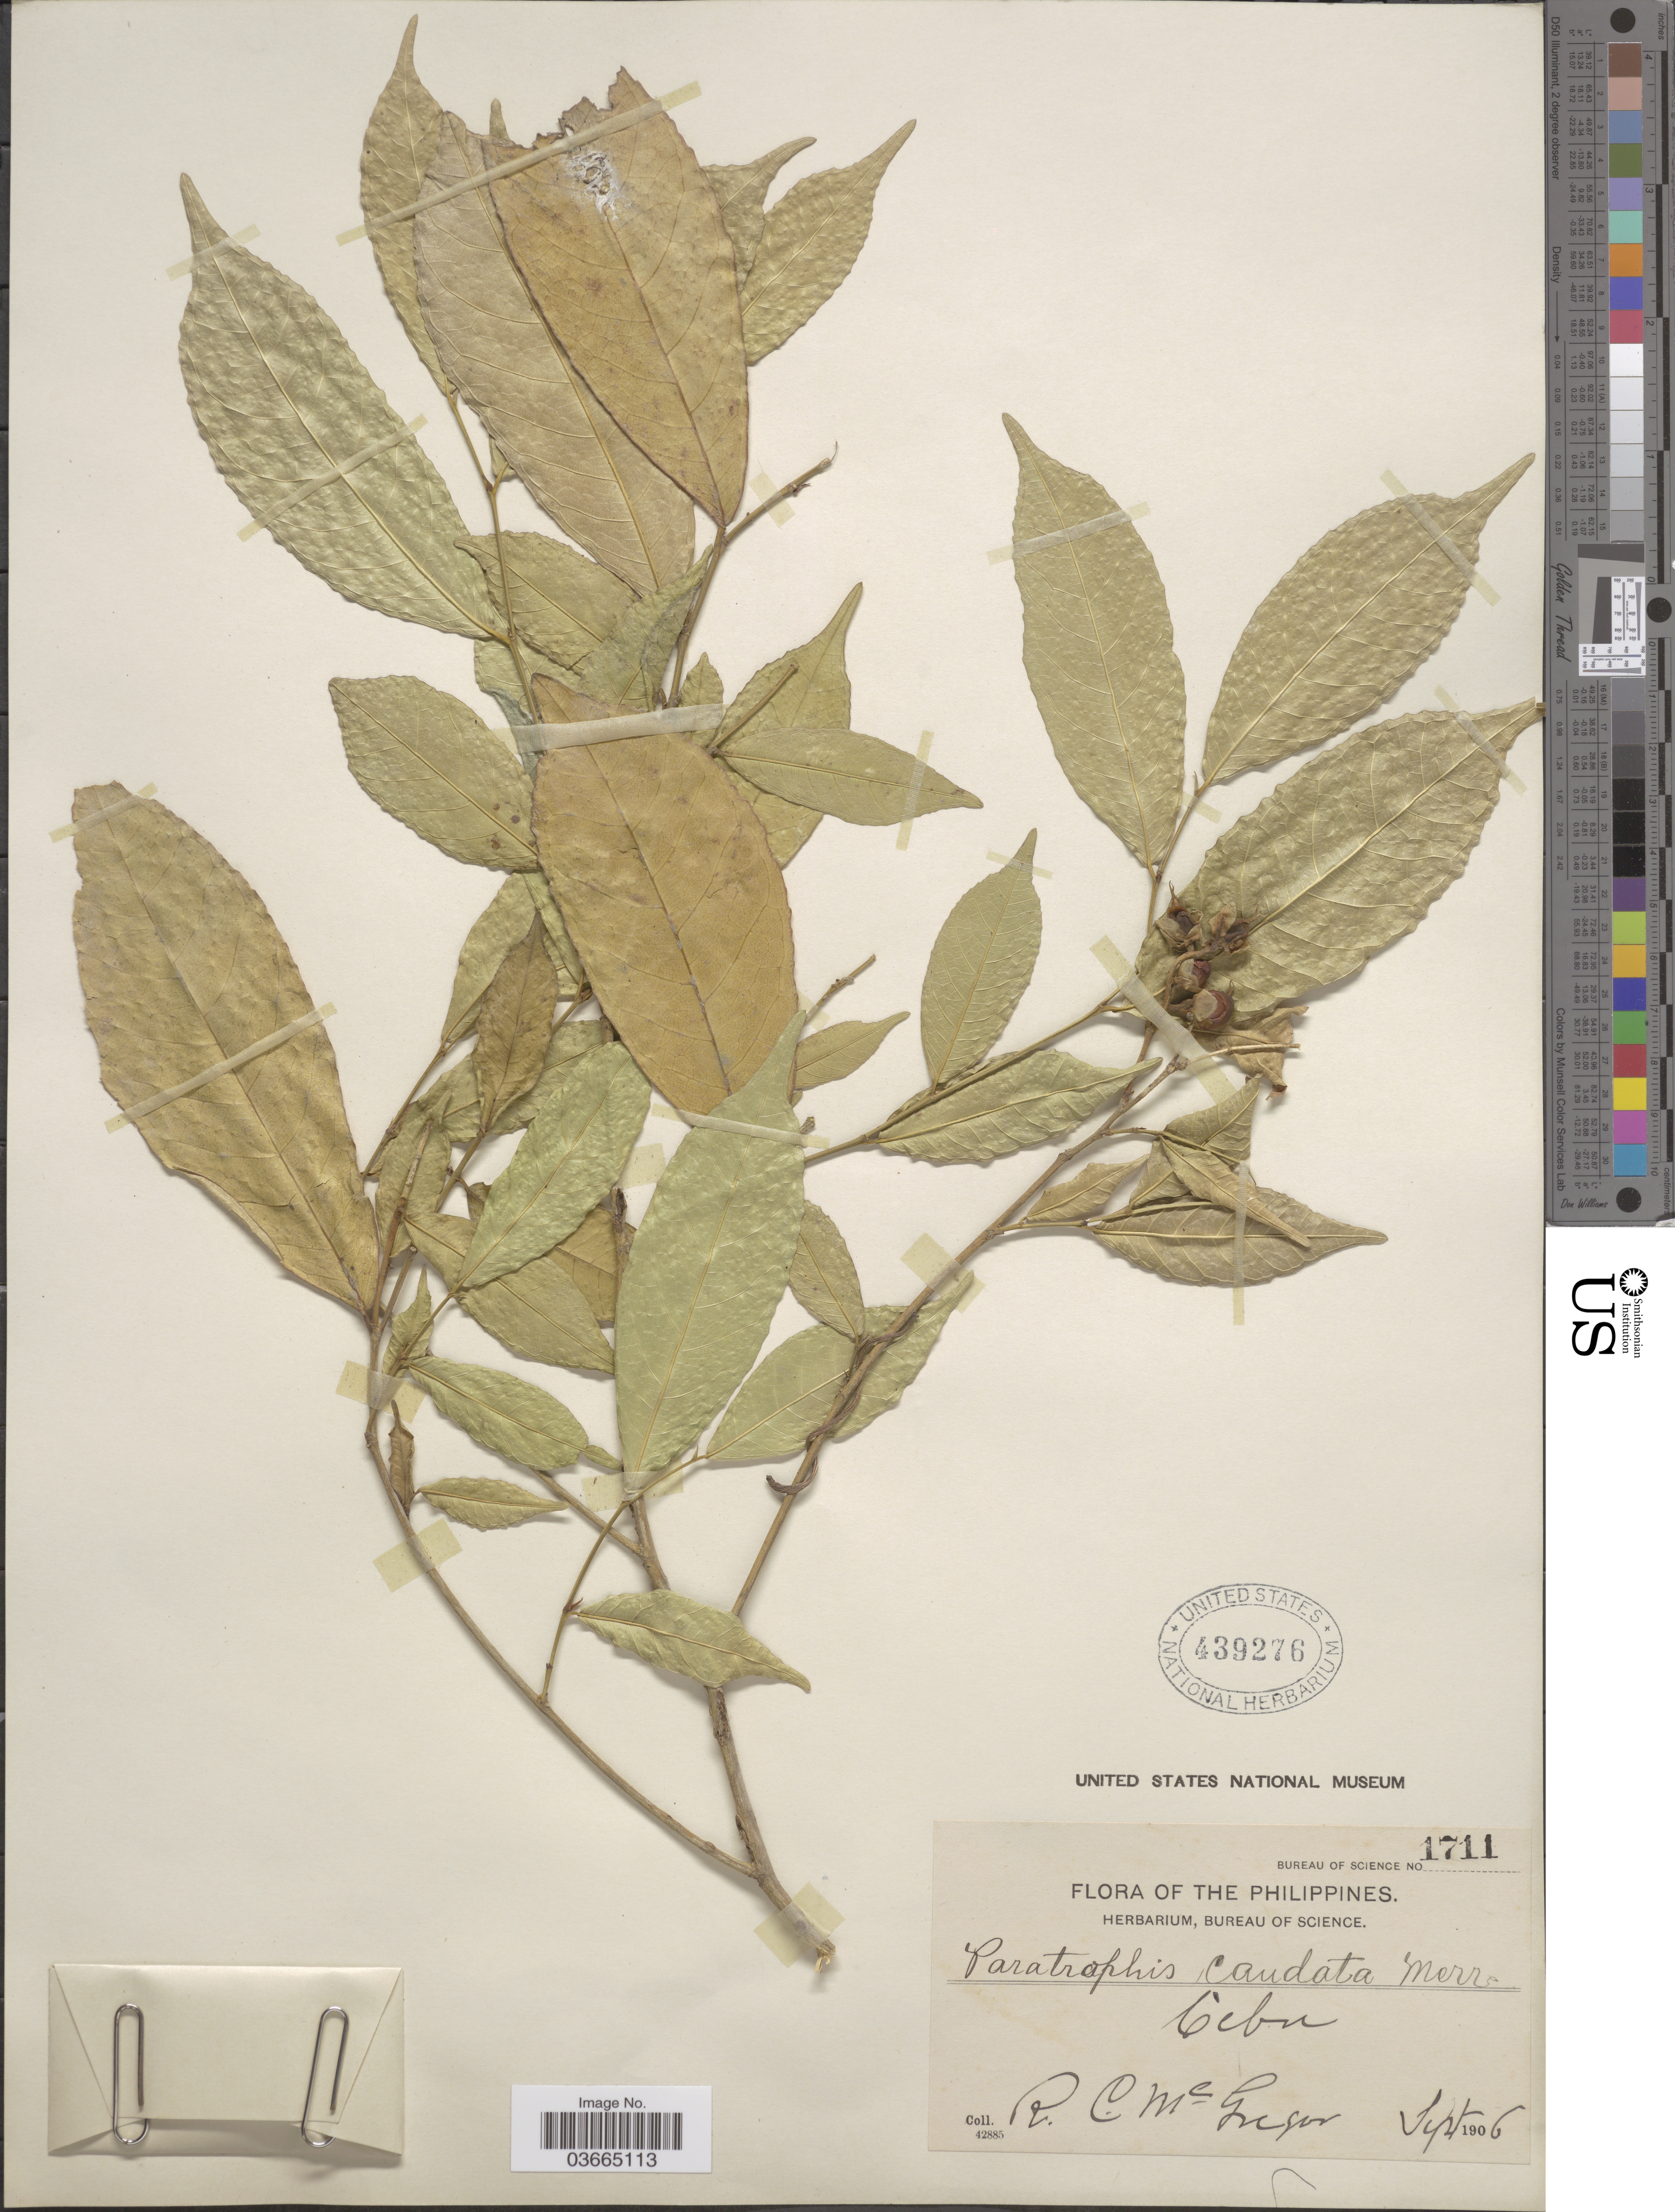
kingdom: Plantae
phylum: Tracheophyta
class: Magnoliopsida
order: Rosales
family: Moraceae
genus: Taxotrophis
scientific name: Taxotrophis macrophylla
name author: (Blume) Boerl.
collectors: R. C. McGregor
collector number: Bureau of Science 1711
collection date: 1906-09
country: Philippines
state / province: Central Visayas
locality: The Philippines. Cebu.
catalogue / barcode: US 439276